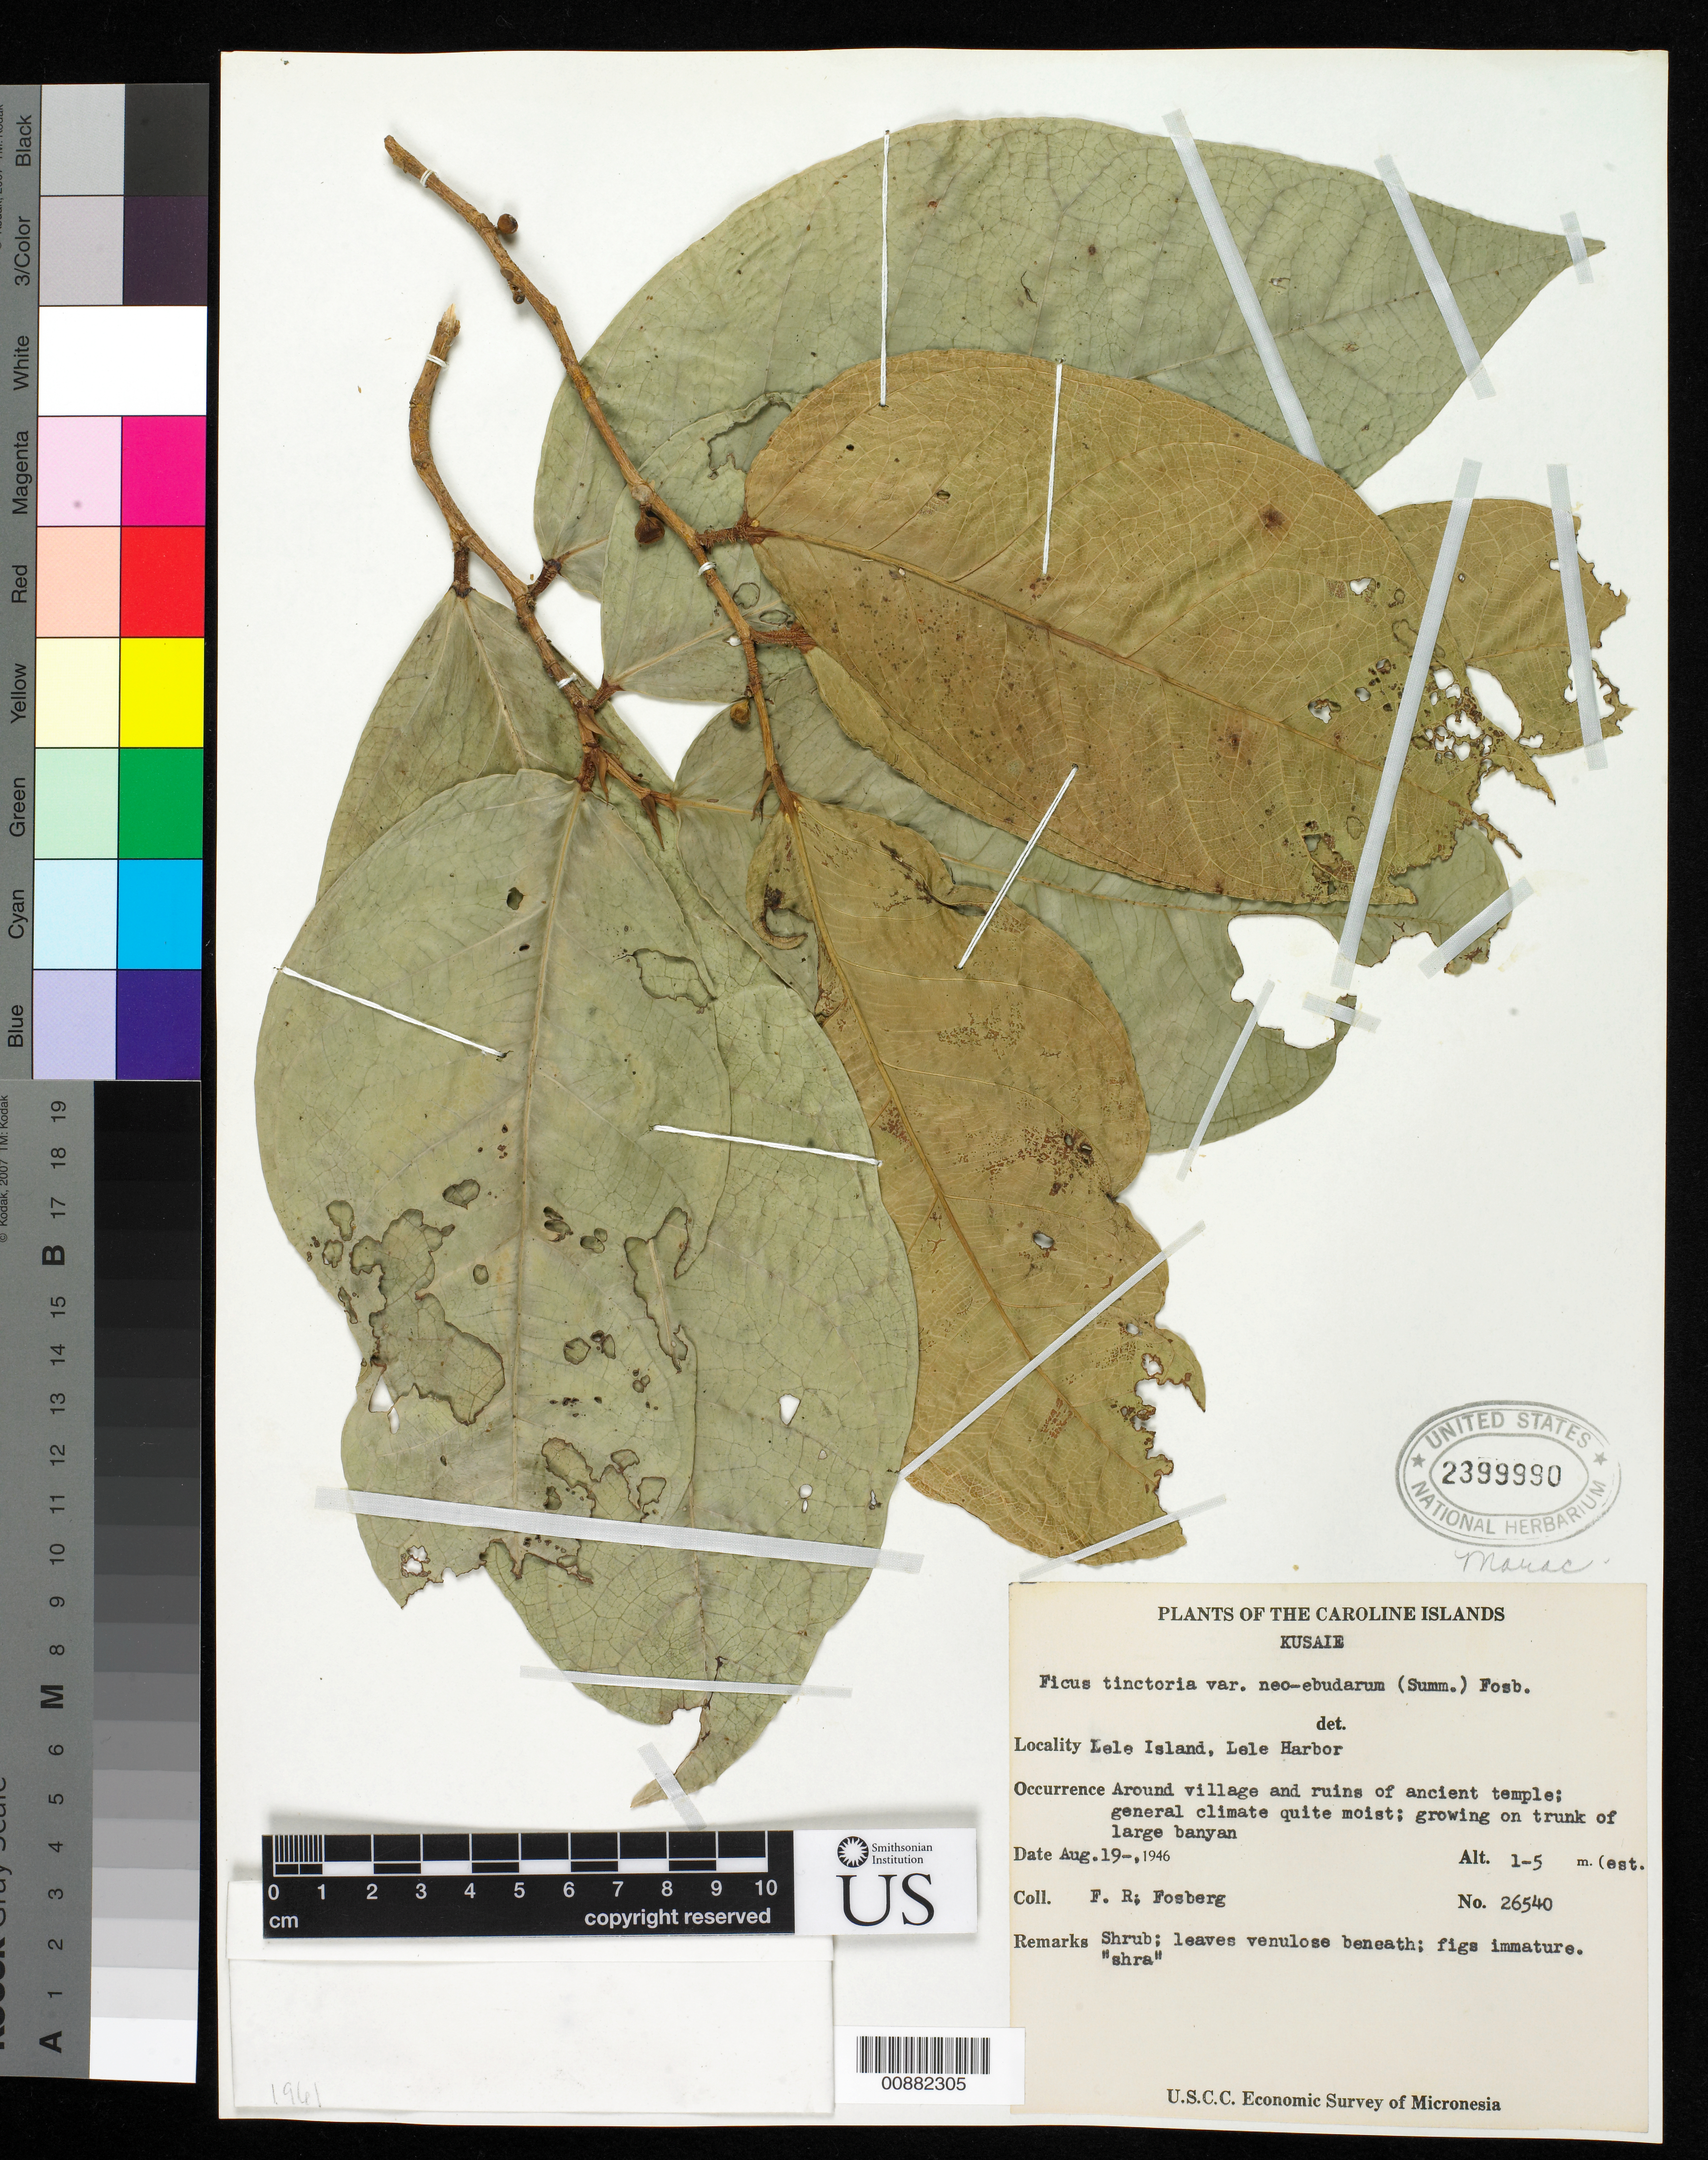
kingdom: Plantae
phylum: Tracheophyta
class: Magnoliopsida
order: Rosales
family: Moraceae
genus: Ficus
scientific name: Ficus tinctoria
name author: G. Forst.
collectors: F. R. Fosberg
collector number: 26540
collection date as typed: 11 Jul 1946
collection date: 1946-07-11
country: Micronesia, Federated States of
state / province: Yap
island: Ulithi Atoll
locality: Mogmong Islet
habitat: around village and ruins of ancient temple; general climate quite moist; growing on trunk of large banyan.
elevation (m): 1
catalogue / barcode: US 2399990